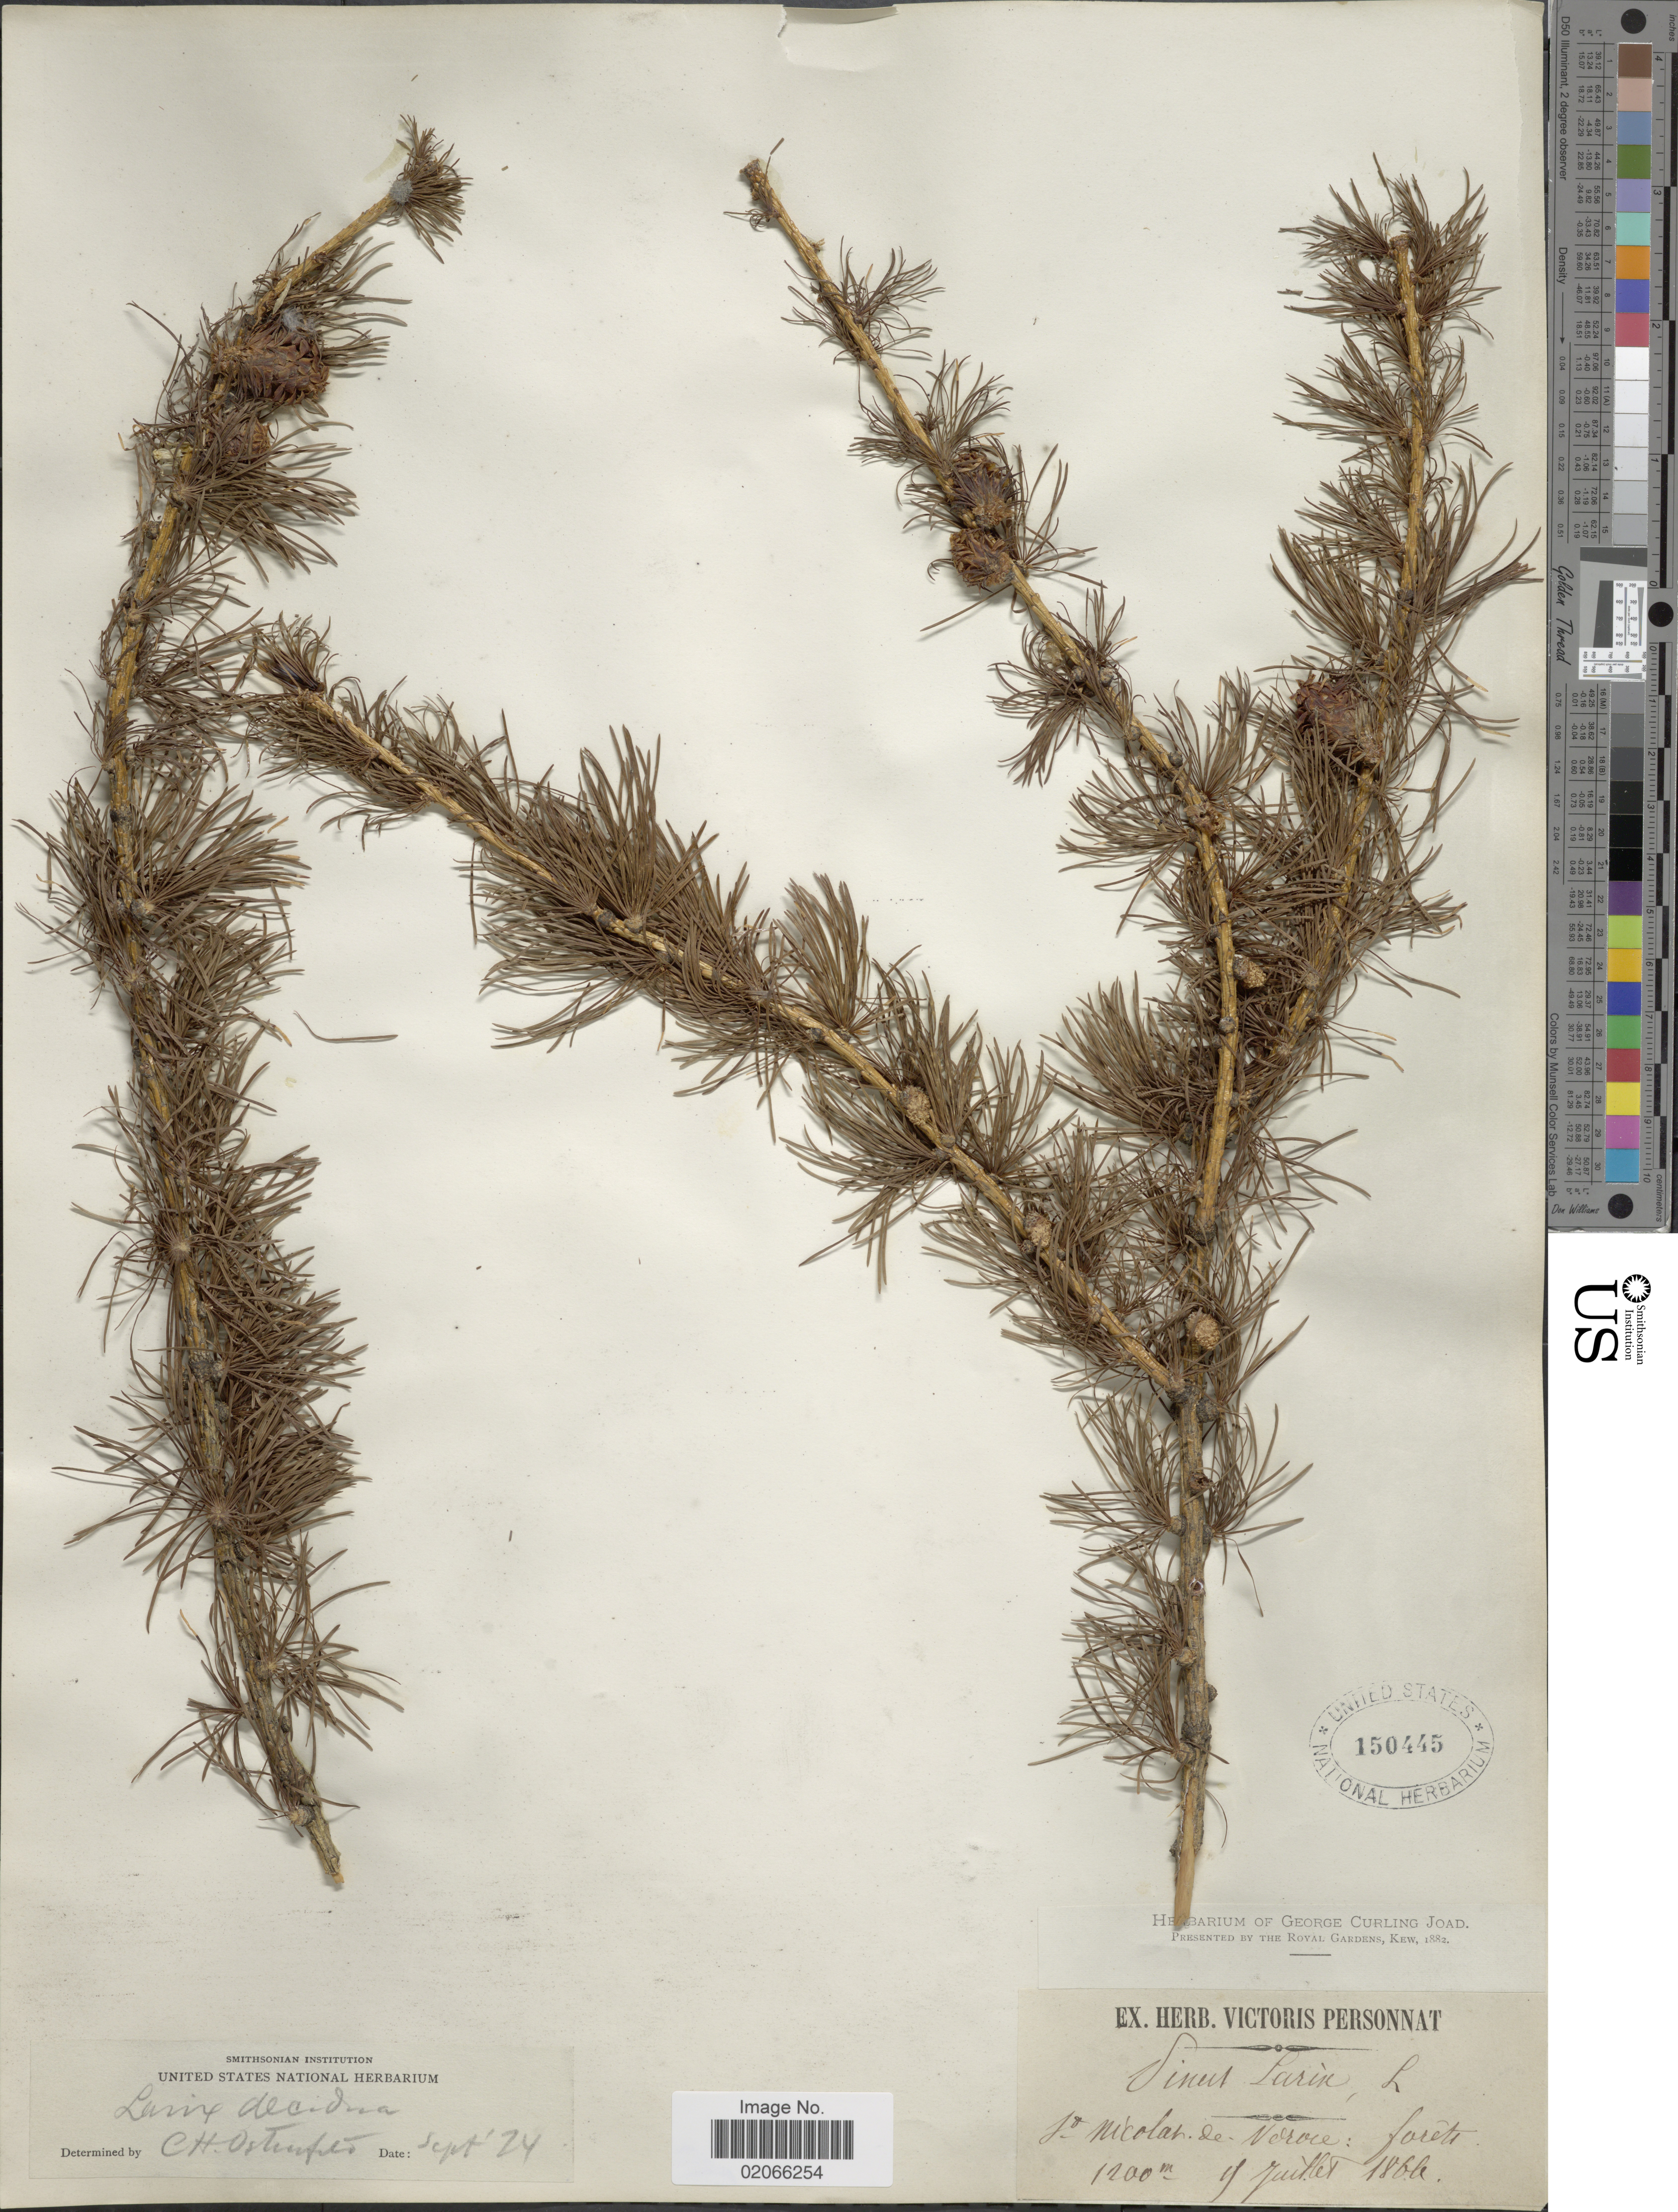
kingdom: Plantae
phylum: Tracheophyta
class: Pinopsida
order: Pinales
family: Pinaceae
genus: Larix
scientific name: Larix decidua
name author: Mill.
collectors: ex herb. Victoris Personnat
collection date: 1866-07-09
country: France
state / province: Auvergne-Rhône-Alpes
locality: St. Nicolas De Véroce forêts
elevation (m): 1200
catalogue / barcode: US 150445